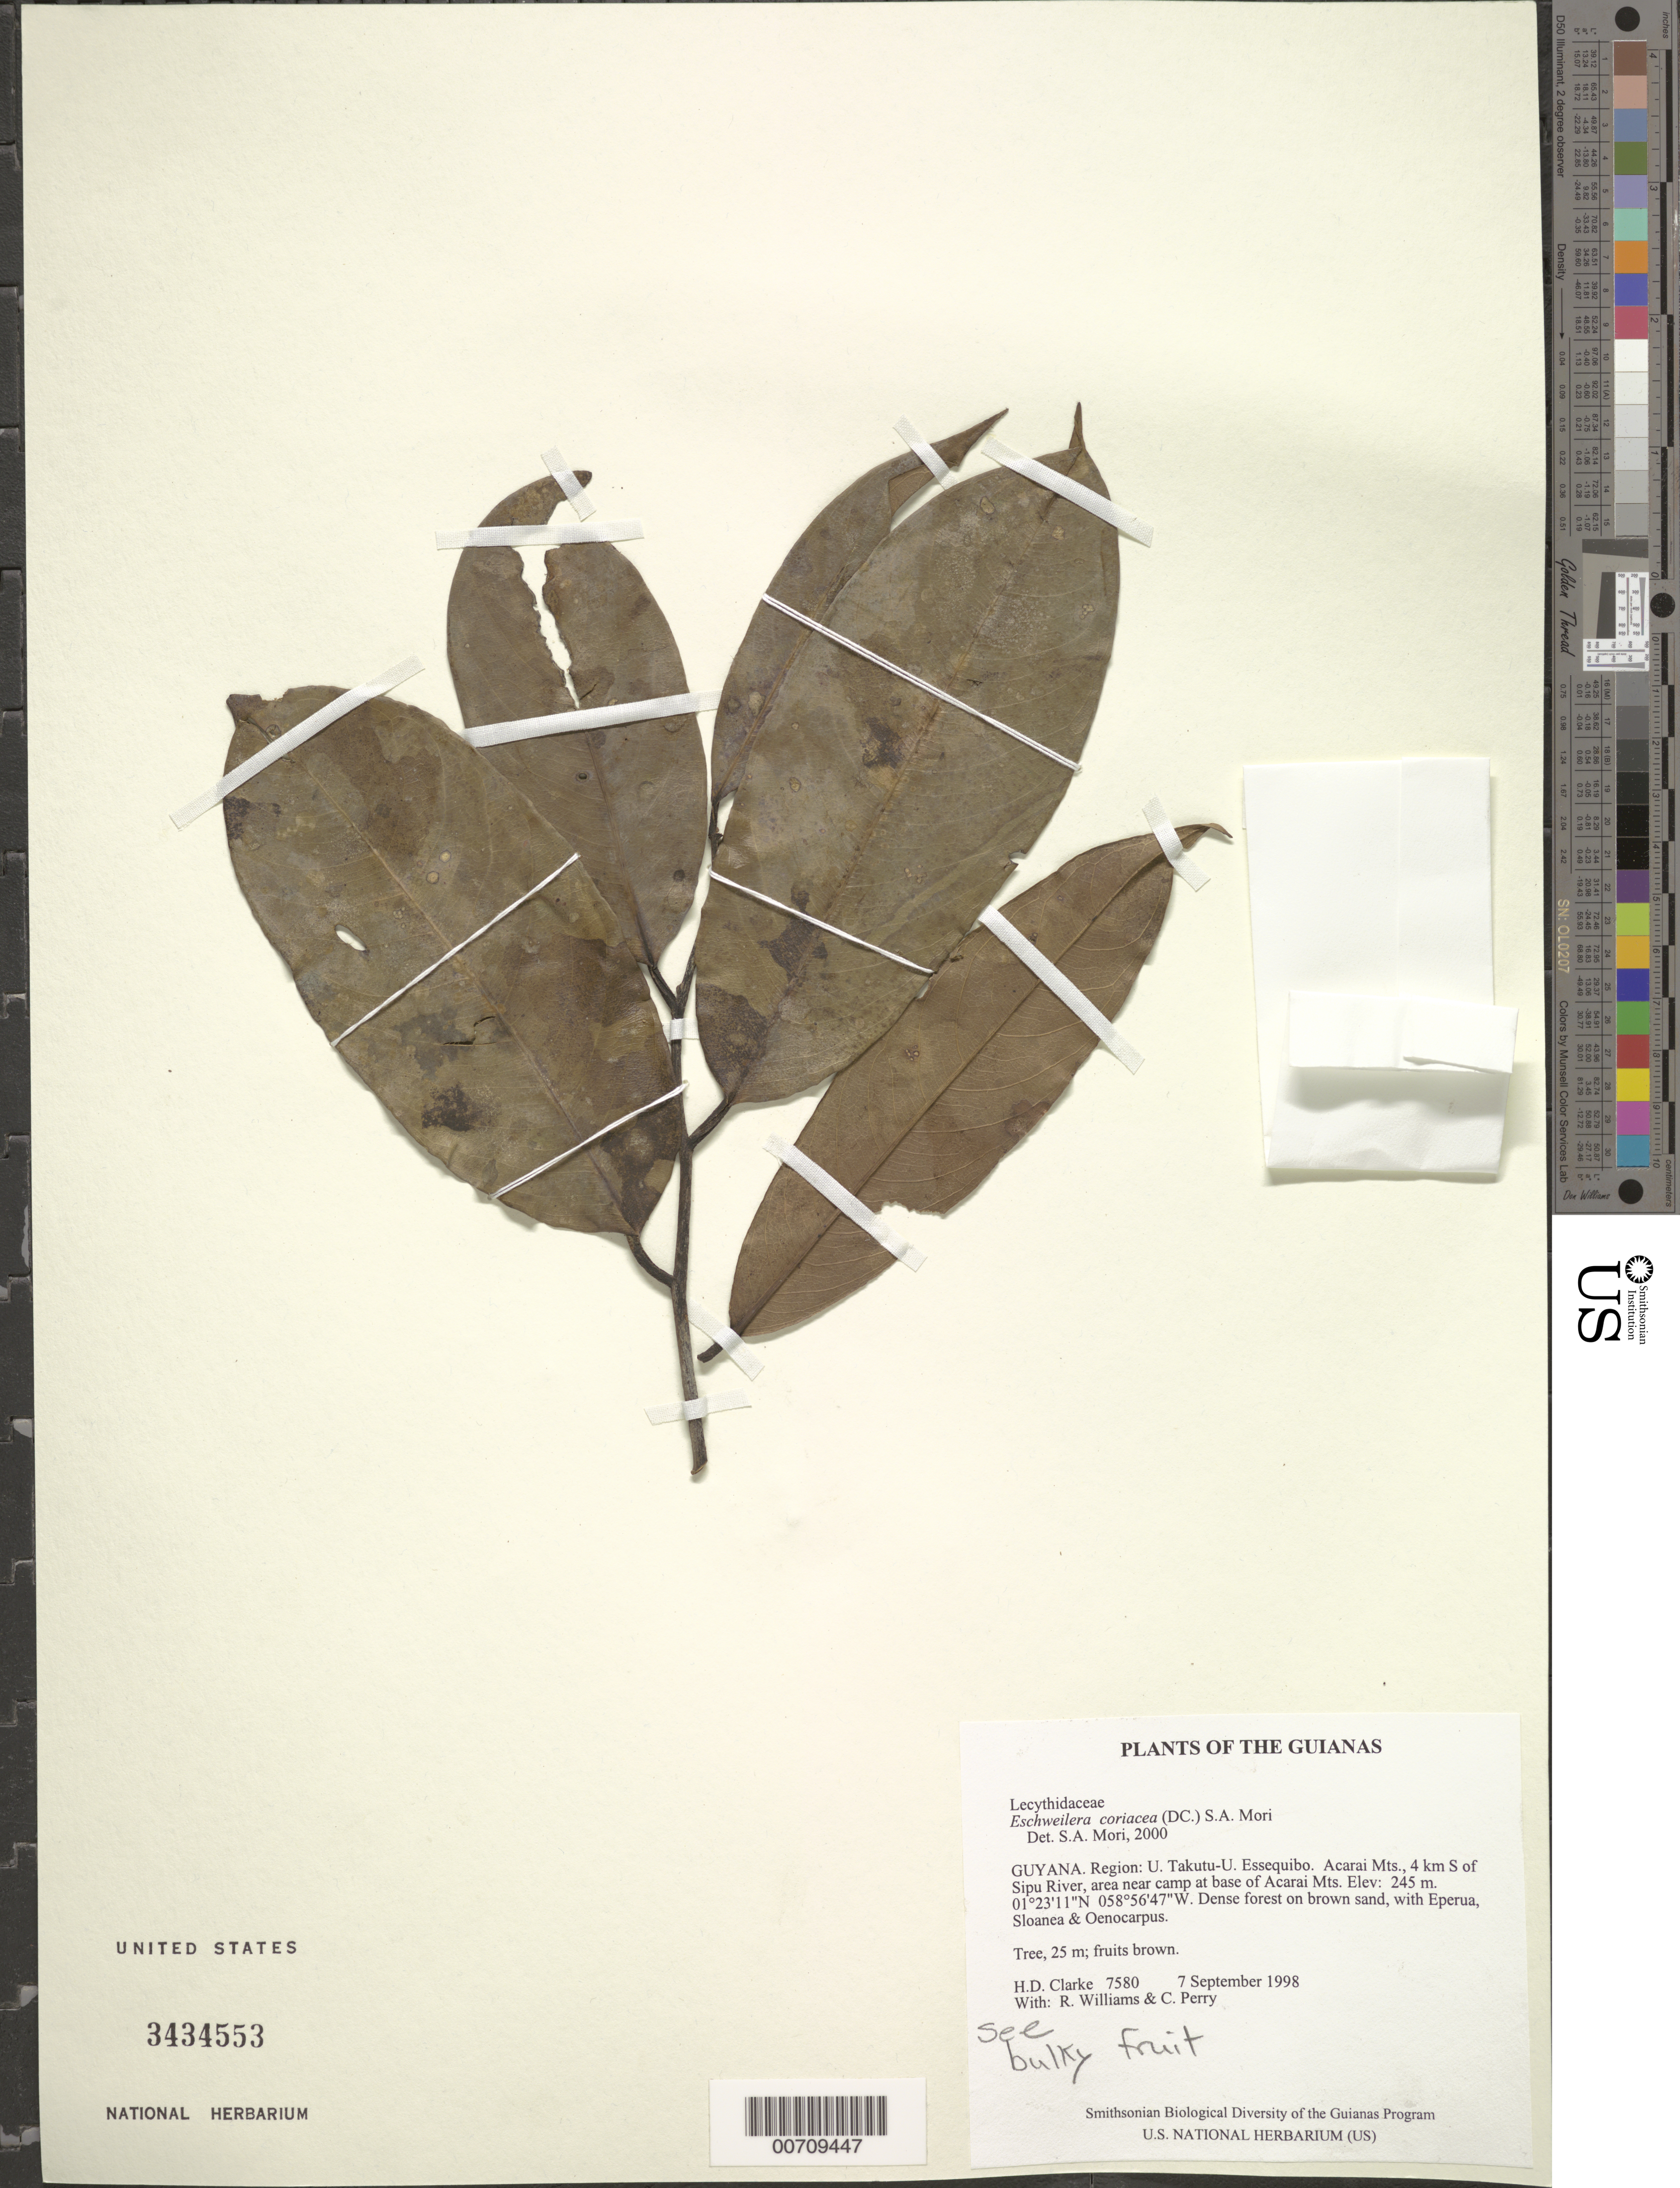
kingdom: Plantae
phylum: Tracheophyta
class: Magnoliopsida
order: Ericales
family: Lecythidaceae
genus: Eschweilera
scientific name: Eschweilera coriacea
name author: (DC.) S.A. Mori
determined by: Mori, Scott A.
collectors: H. D. Clarke, R. Williams & C. Perry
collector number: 7580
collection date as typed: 7 September 1998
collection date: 1998-09-07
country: Guyana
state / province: U. Takutu-U. Essequibo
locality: Acarai Mts., 4 km S of Sipu River, area near camp at base of Acarai Mts.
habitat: Dense forest on brown sand, with Eperua, Sloanea & Oenocarpus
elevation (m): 245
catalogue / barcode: US 3434553